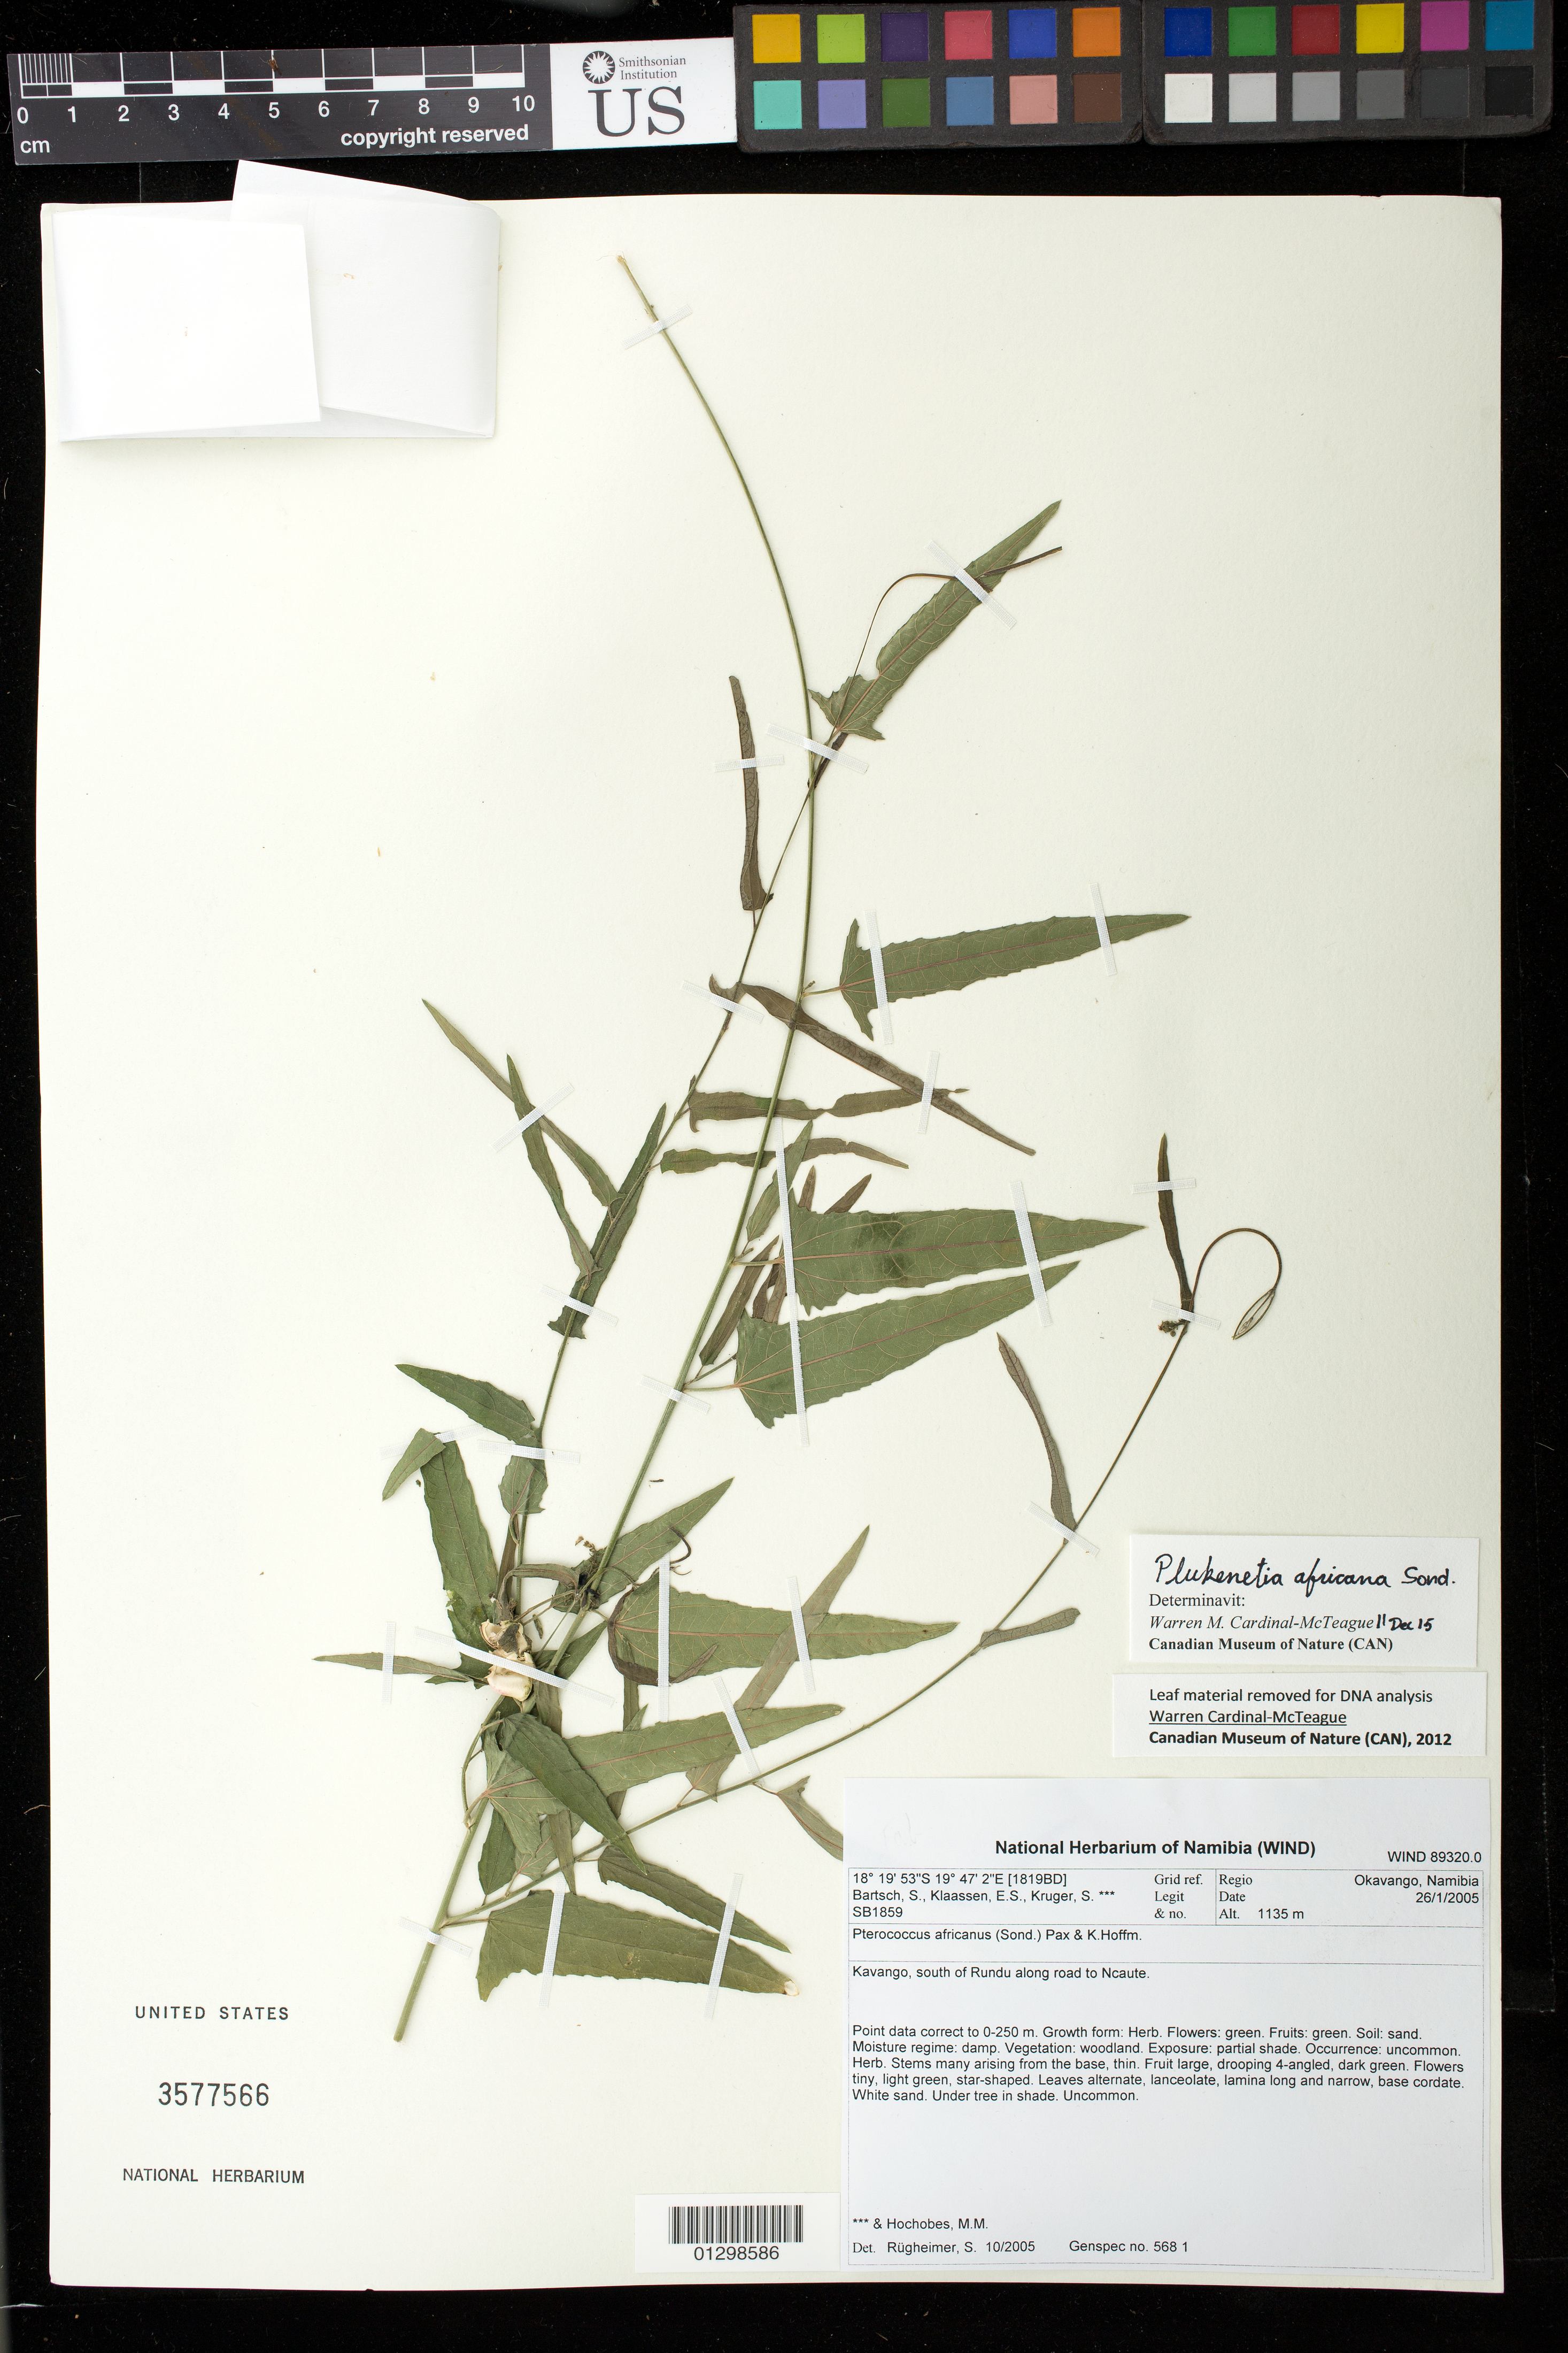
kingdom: Plantae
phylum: Tracheophyta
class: Magnoliopsida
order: Malpighiales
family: Euphorbiaceae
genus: Pterococcus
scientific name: Pterococcus africanus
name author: (Sond.) Pax & K. Hoffm.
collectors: S. Bartsch, E. S. Klaassen & S. Kruger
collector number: SB 1859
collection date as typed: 26 Jan 2005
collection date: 2005-01-26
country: Namibia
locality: Kavango, S of Rundu along road to Ncaute.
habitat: Herb.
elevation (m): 1135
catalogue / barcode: US 3577566